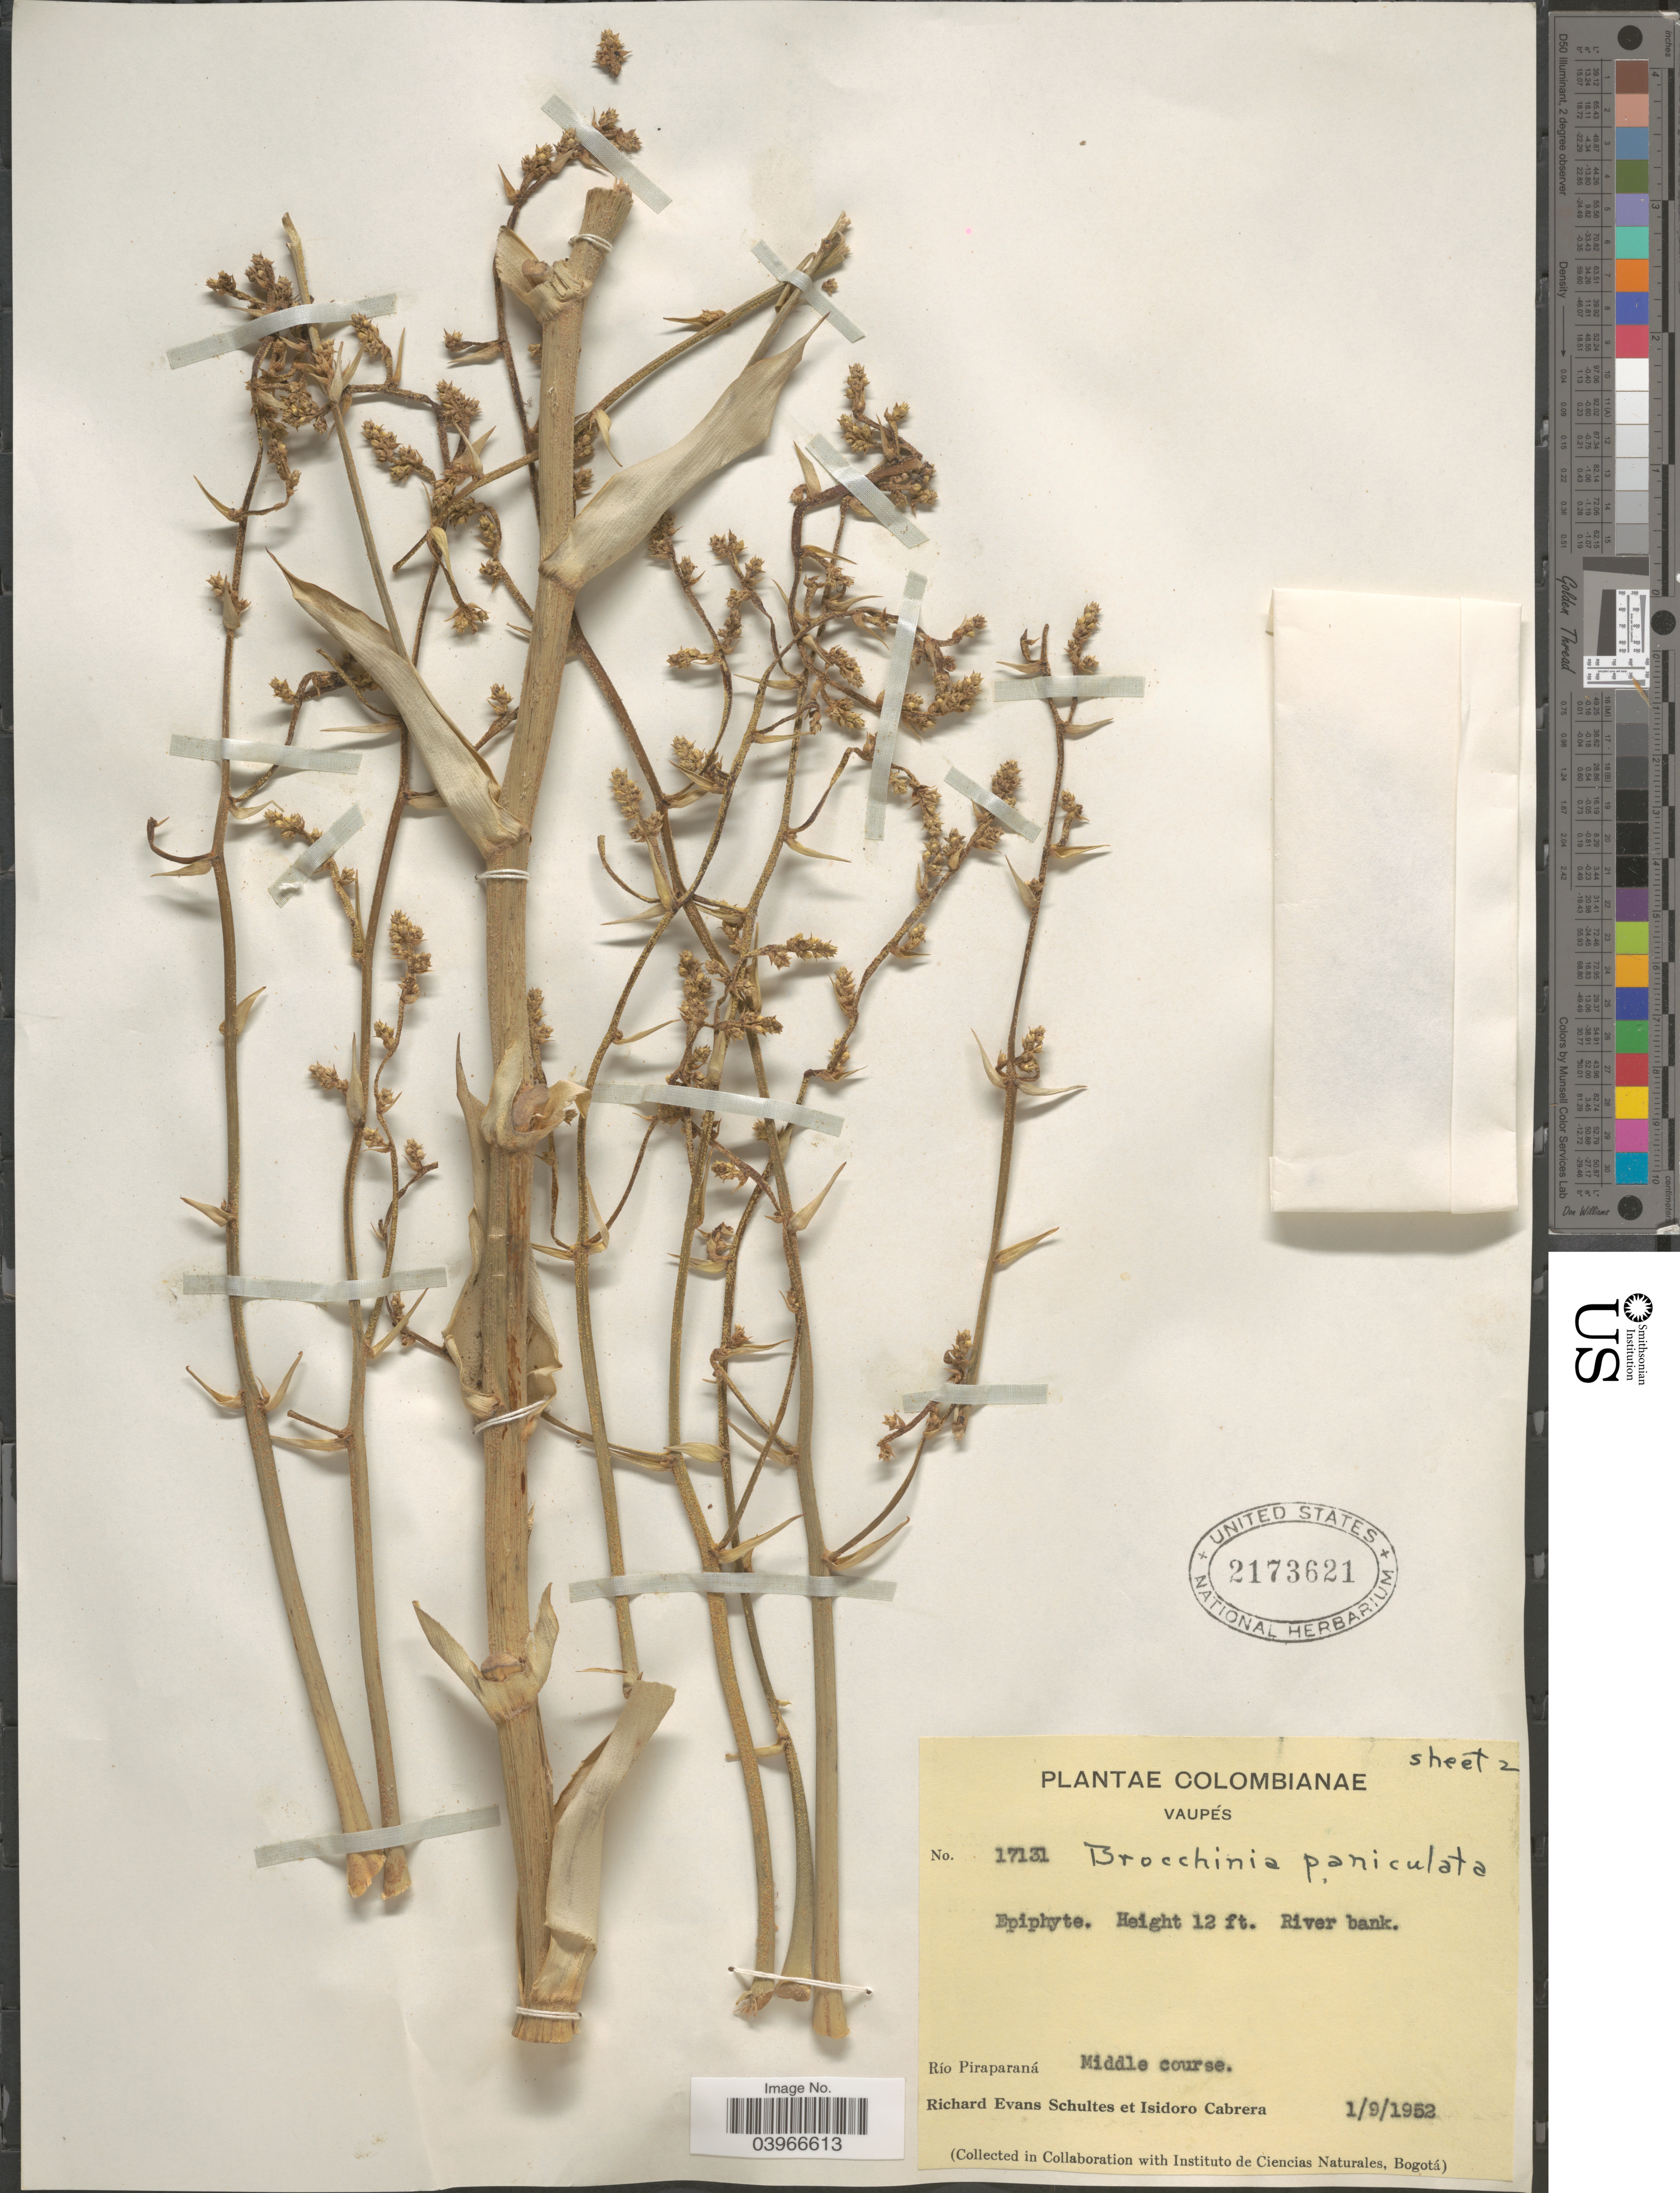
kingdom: Plantae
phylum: Tracheophyta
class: Liliopsida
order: Poales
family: Bromeliaceae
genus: Brocchinia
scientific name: Brocchinia paniculata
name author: Schult. f.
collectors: R. E. Schultes & I. Cabrera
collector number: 17131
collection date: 1952-09-01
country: Colombia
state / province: Vaupés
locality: Río Piraparaná. Middle course.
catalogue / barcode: US 2173621